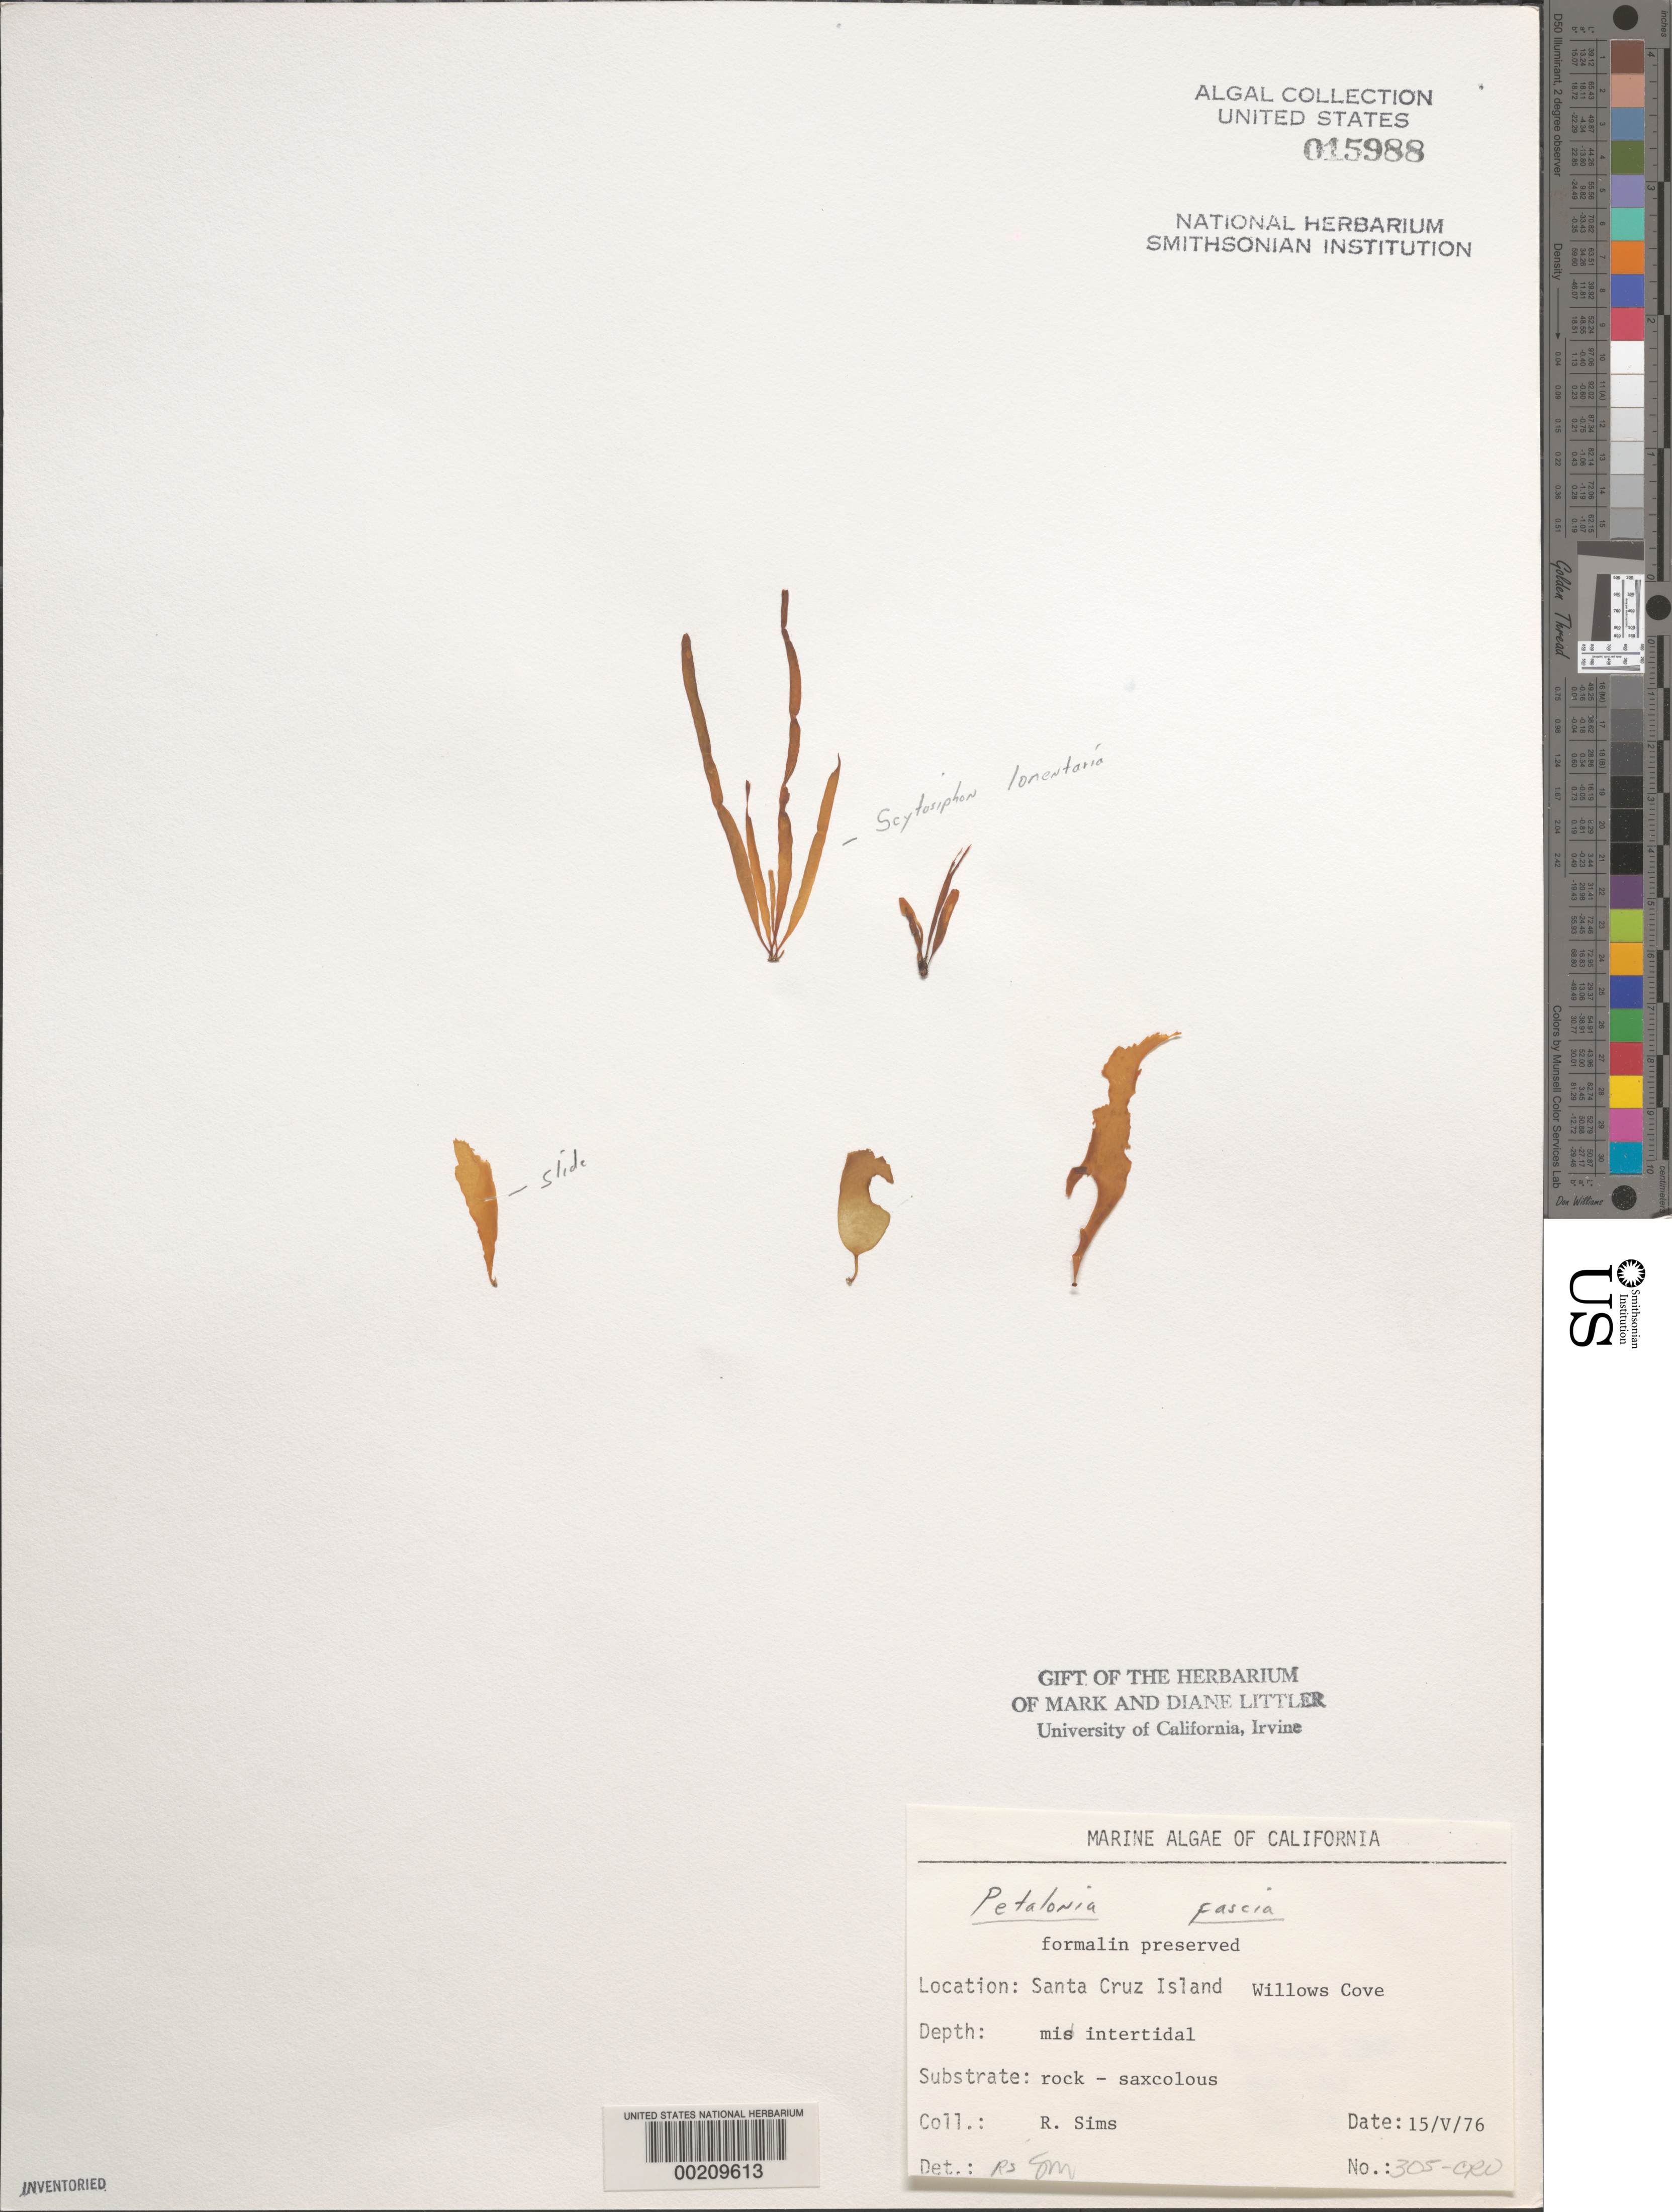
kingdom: Chromista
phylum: Ochrophyta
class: Phaeophyceae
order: Scytosiphonales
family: Scytosiphonaceae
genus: Petalonia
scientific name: Petalonia fascia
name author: (O.F. Müller) Kuntze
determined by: Sims, Robert H.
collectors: R. H. Sims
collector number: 305-cru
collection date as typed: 15 May 1976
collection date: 1976-05-15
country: United States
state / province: California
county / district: Santa Barbara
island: Santa Cruz Island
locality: Willows Cove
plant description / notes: BLM-SOCALBIGHT Rocky Intertidal Survey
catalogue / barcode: US 15988